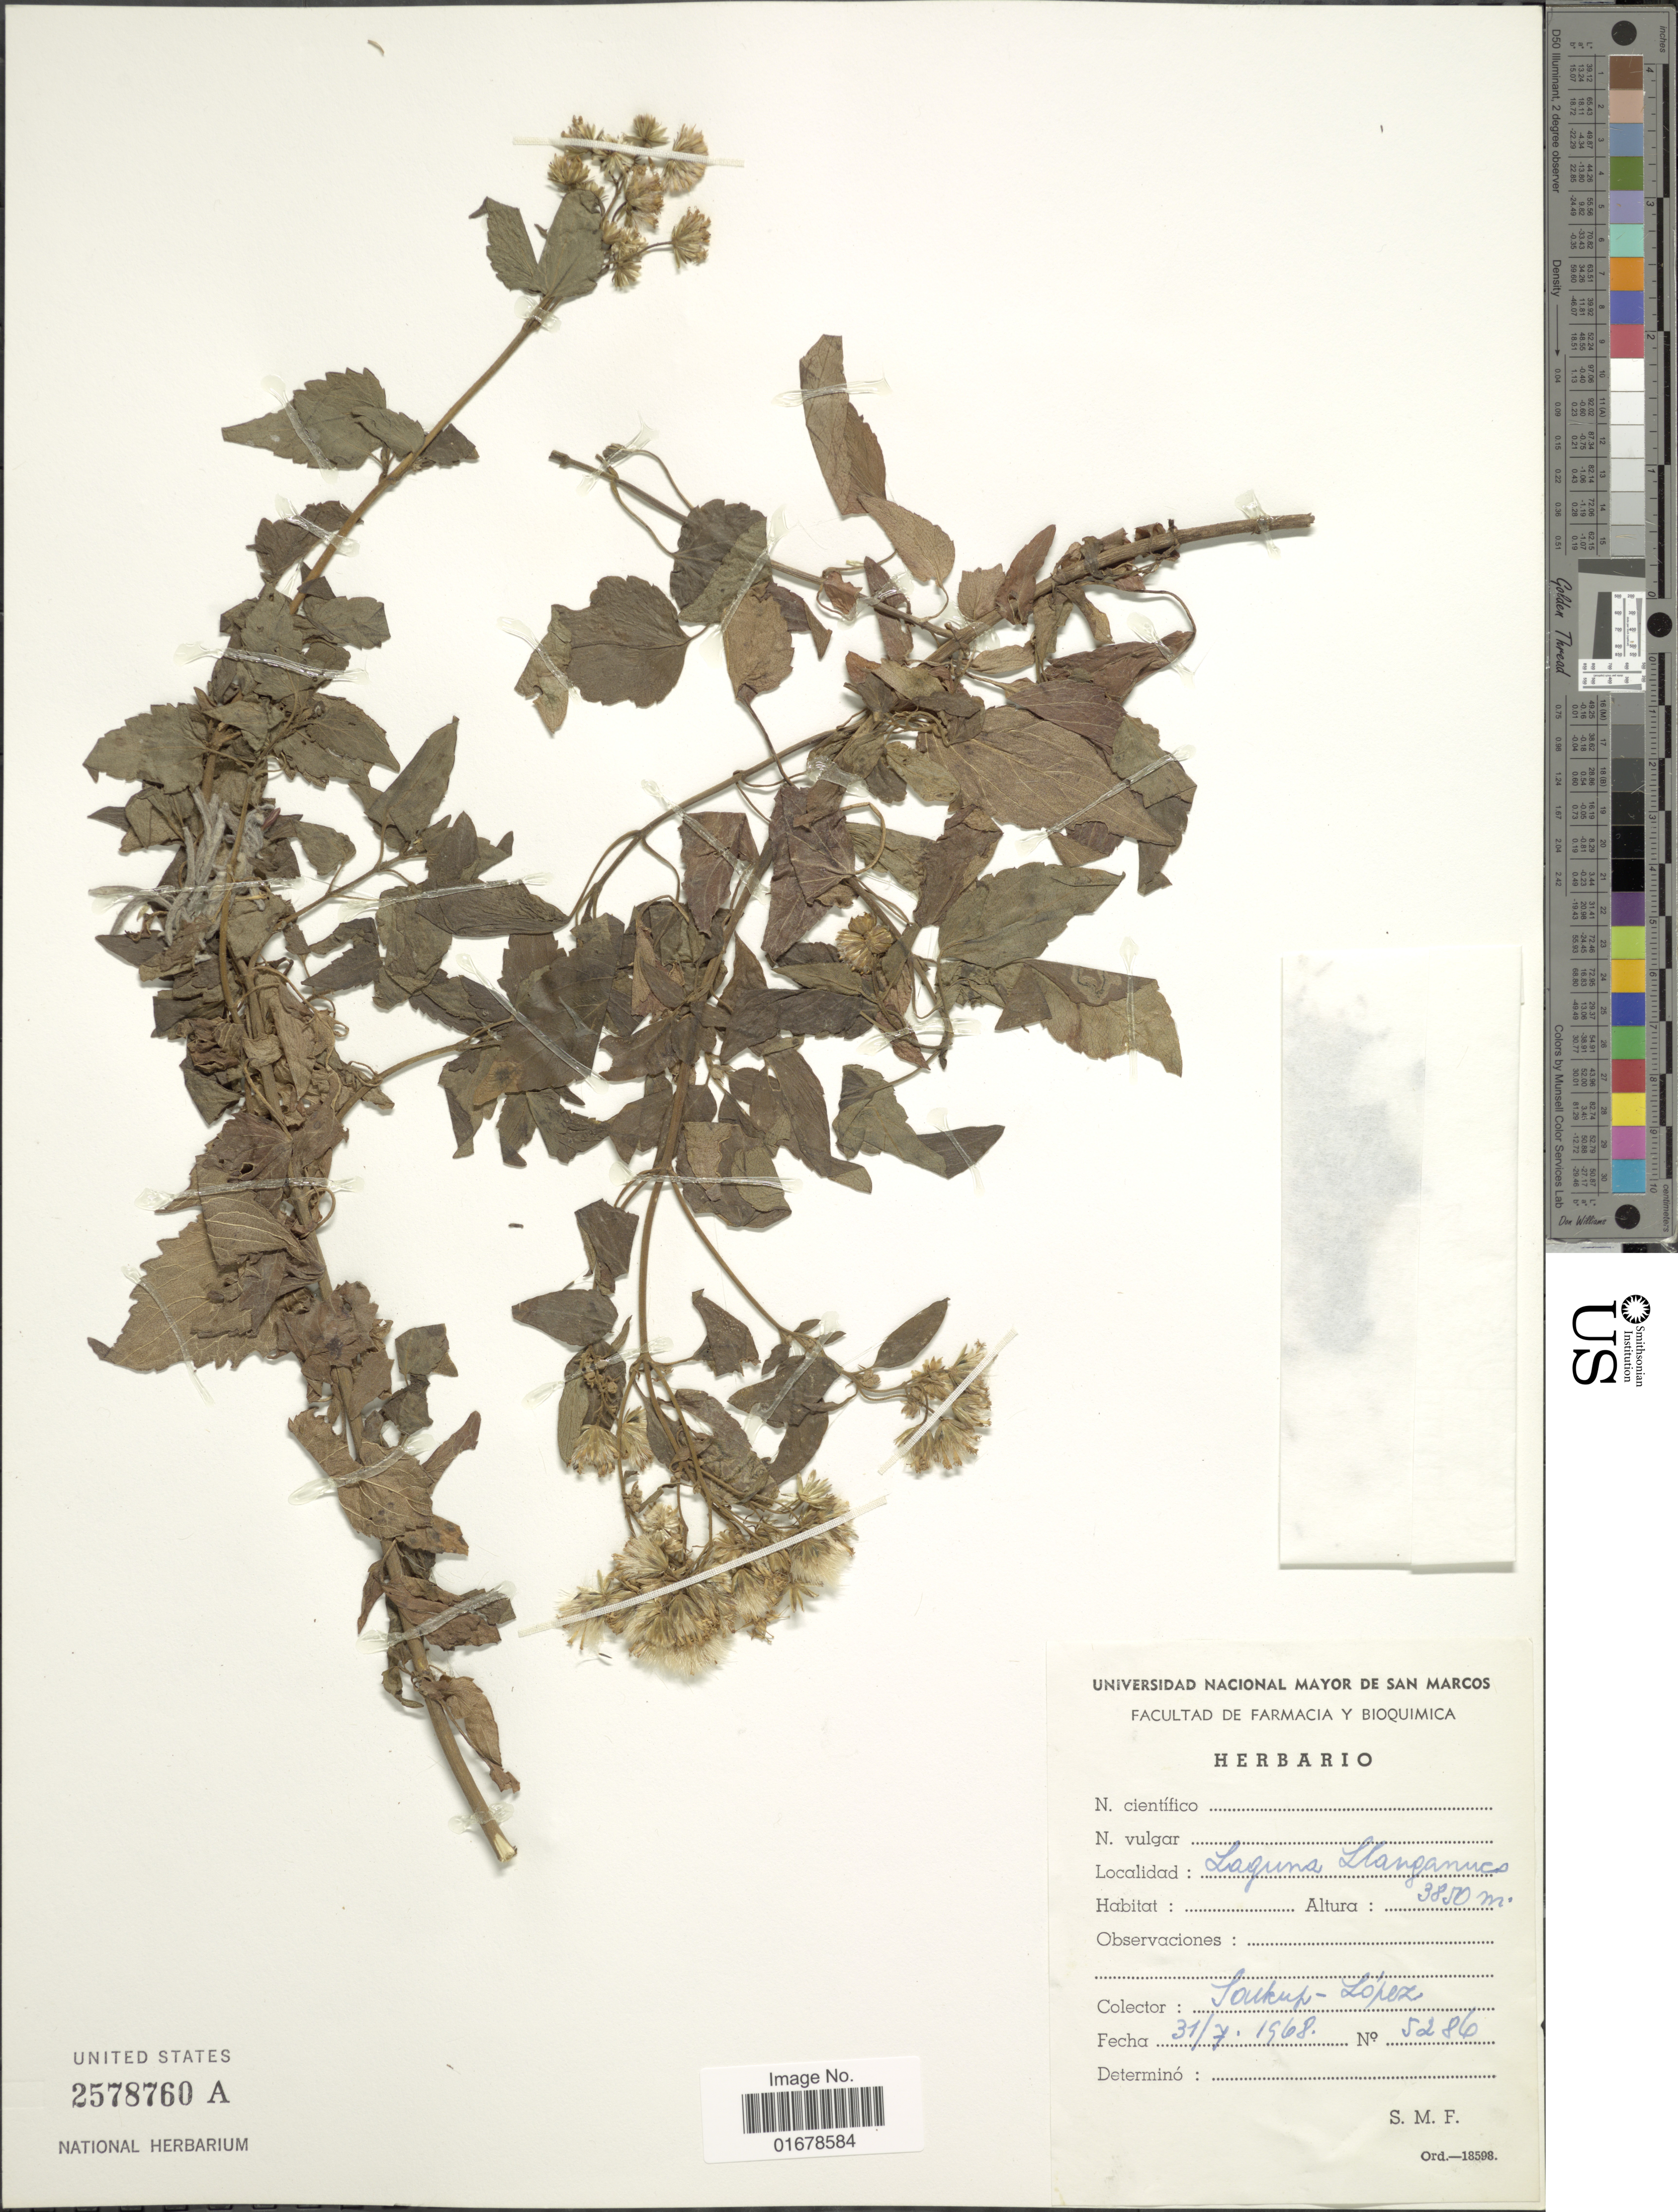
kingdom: Plantae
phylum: Tracheophyta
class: Magnoliopsida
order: Asterales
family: Asteraceae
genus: Ageratina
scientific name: Ageratina sp.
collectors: -- Soukup & -. Lopez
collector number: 5286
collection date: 1968-07-31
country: Peru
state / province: Ancash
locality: Laguna Llanganuco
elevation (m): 3850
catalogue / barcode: US 2578760A